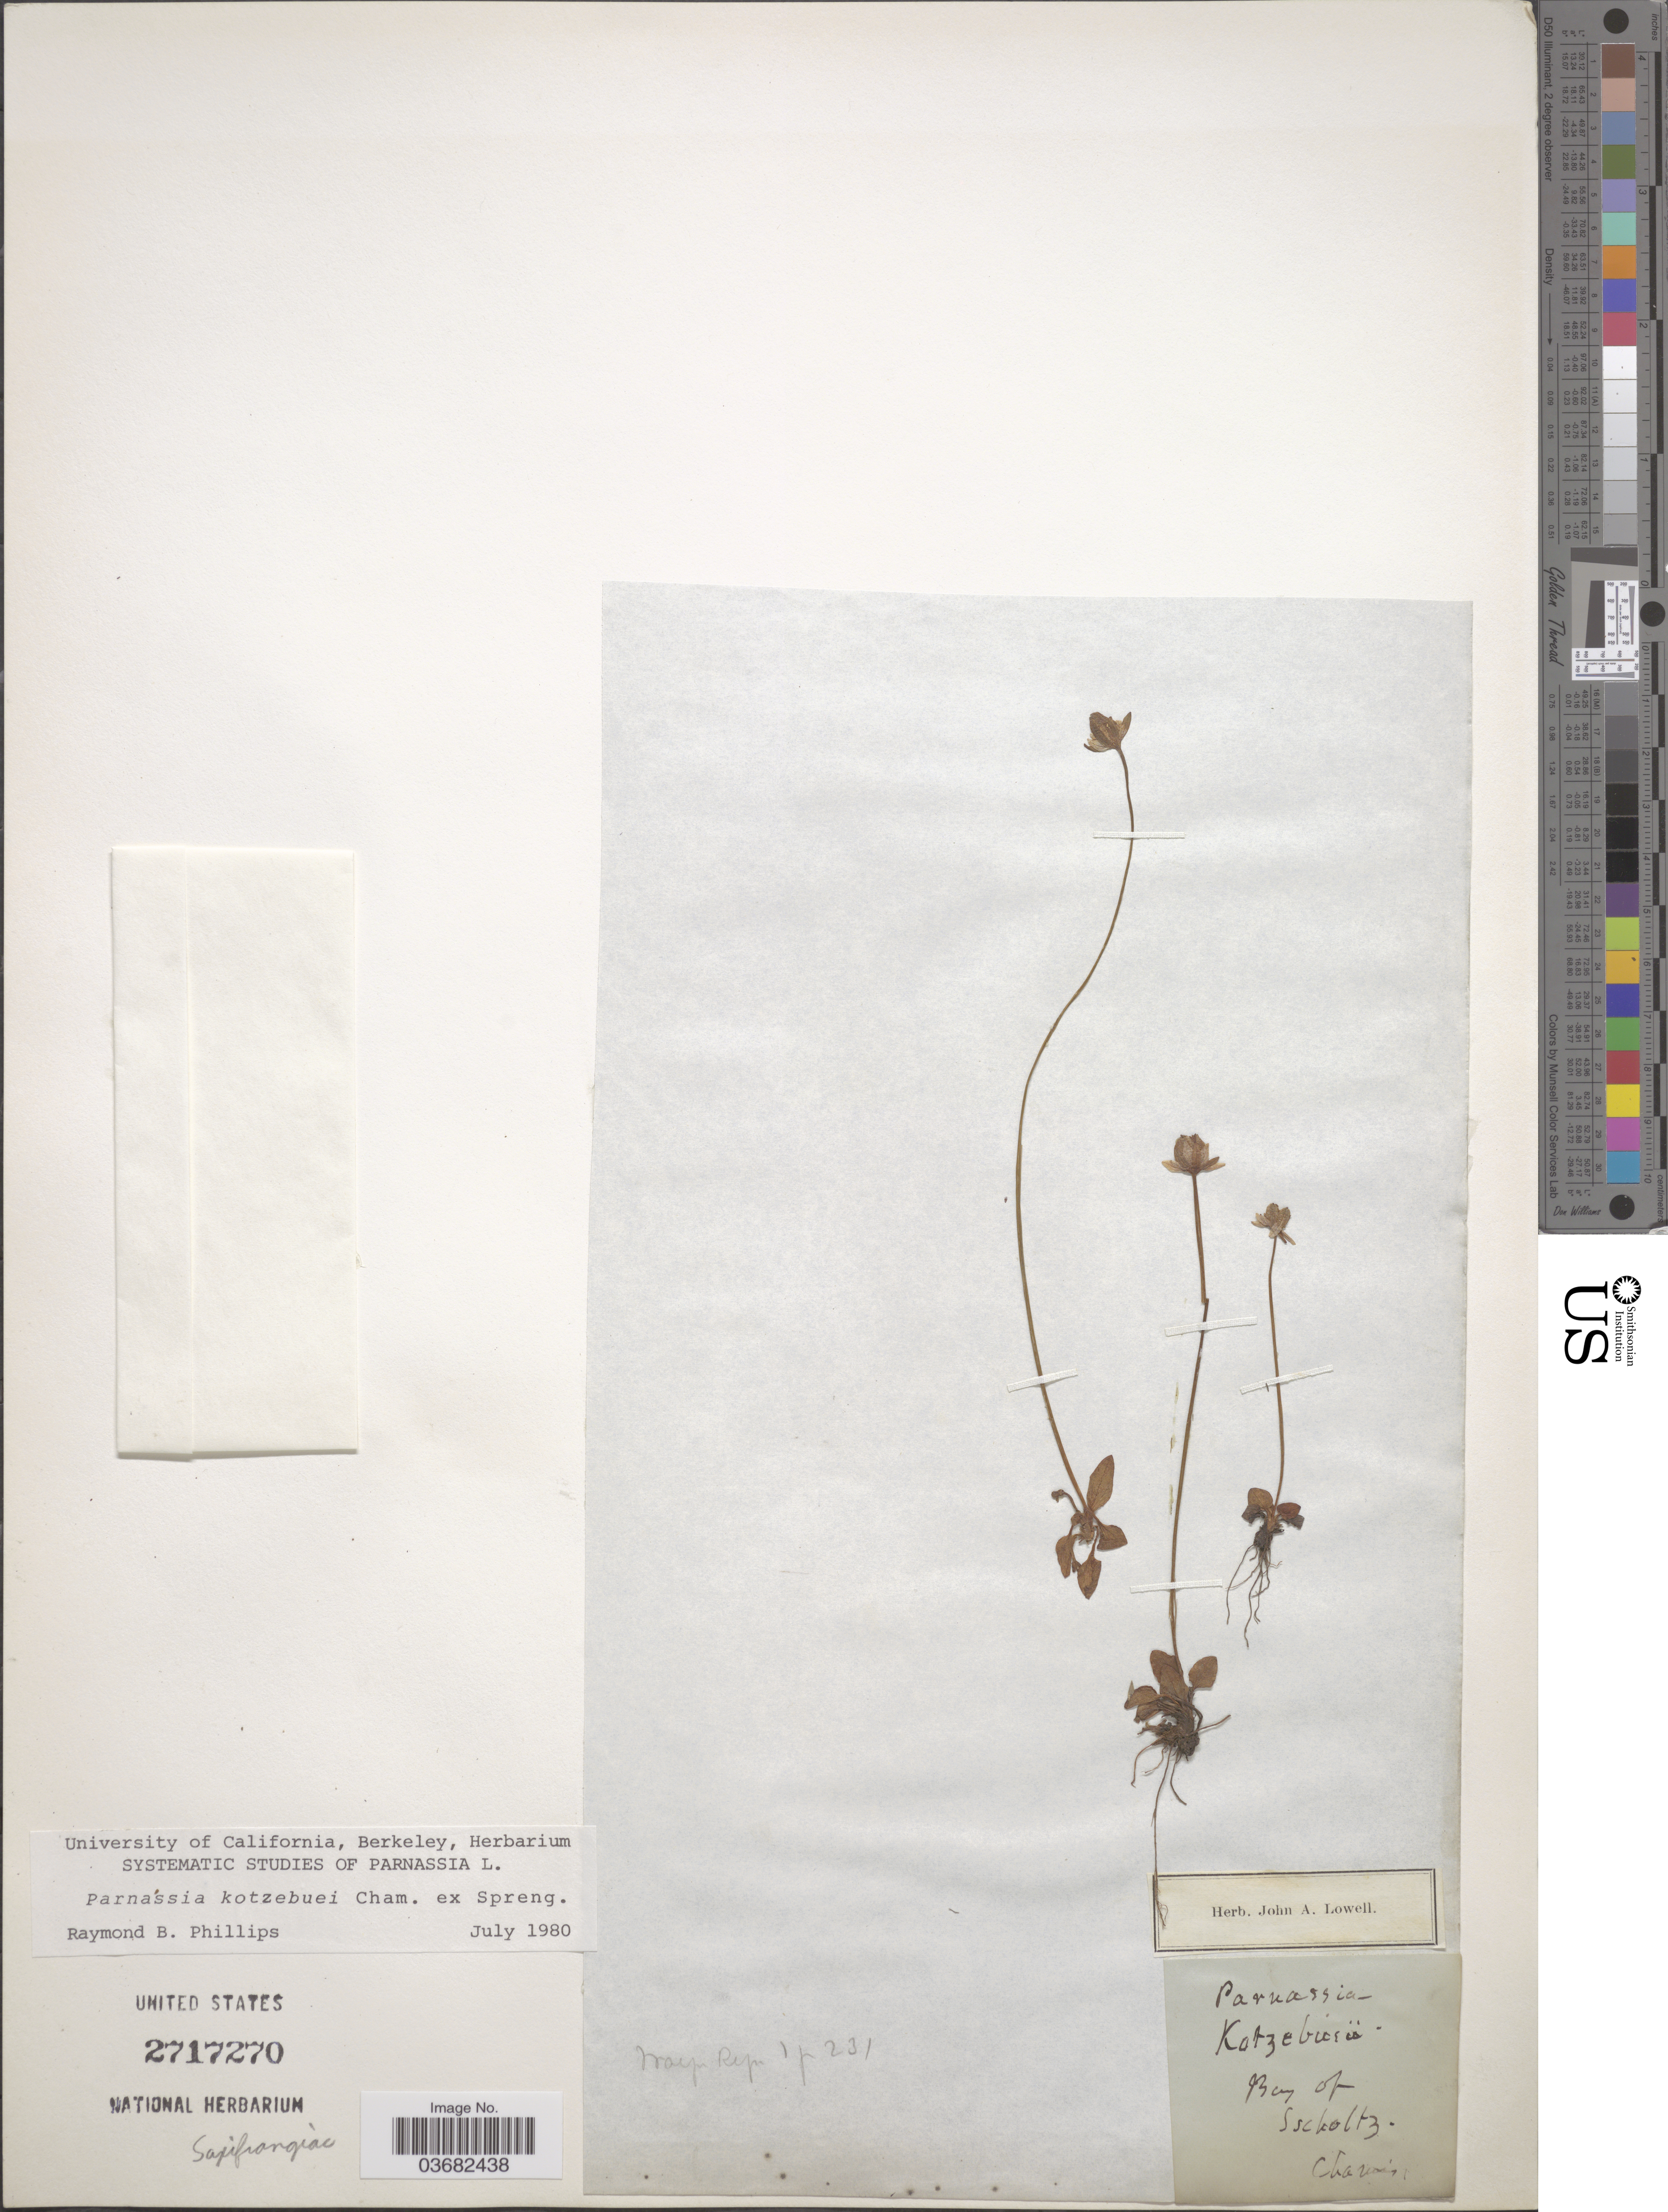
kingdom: Plantae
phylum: Tracheophyta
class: Magnoliopsida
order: Celastrales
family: Parnassiaceae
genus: Parnassia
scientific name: Parnassia kotzebuei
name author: Cham. ex Spreng.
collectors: ex herb. John A. Lowell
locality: Bay of Scholtz. Chavais. [interpreted]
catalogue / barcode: US 2717270